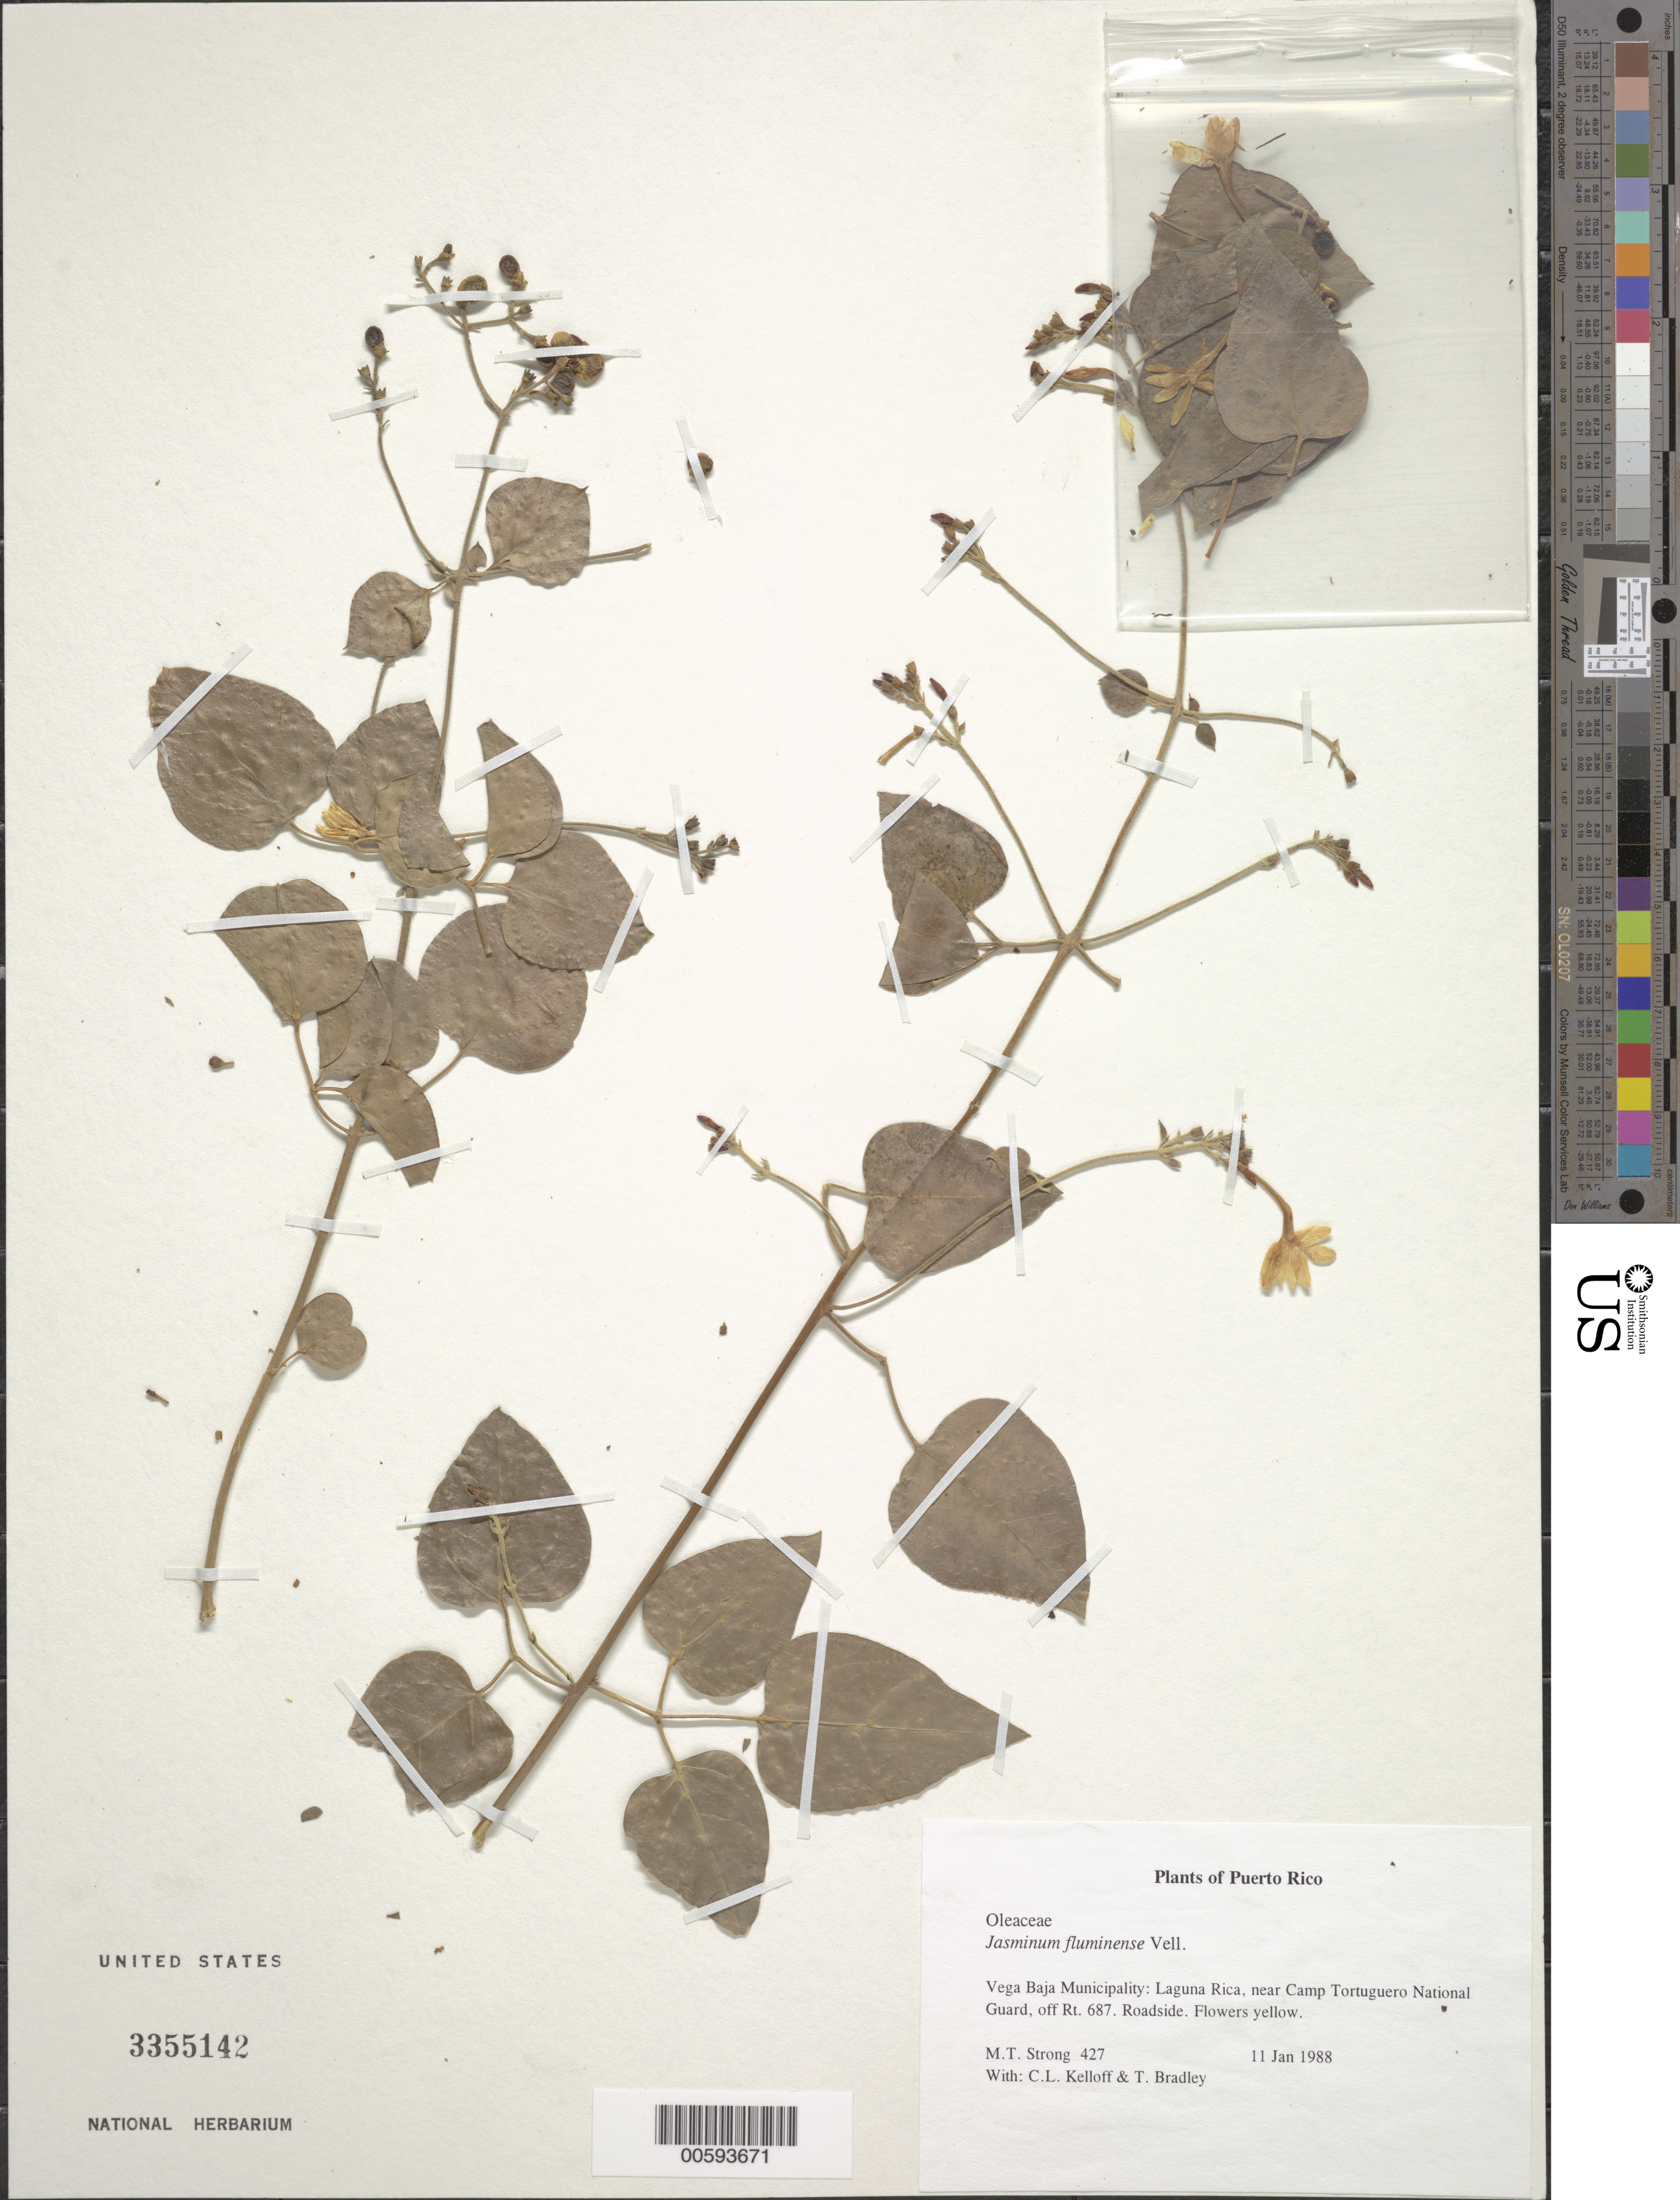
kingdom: Plantae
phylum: Tracheophyta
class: Magnoliopsida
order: Lamiales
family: Oleaceae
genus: Jasminum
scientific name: Jasminum fluminense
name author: Vell.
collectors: M. T. Strong, C. L. Kelloff & T. Bradley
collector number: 427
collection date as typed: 11 Jan 1988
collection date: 1988-01-11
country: Puerto Rico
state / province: Vega Baja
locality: Vega Baja Municipality: Laguna Rica, near Camp Tortuguero National Guard, off Rt. 687.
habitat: Roadside.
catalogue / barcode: US 3355142